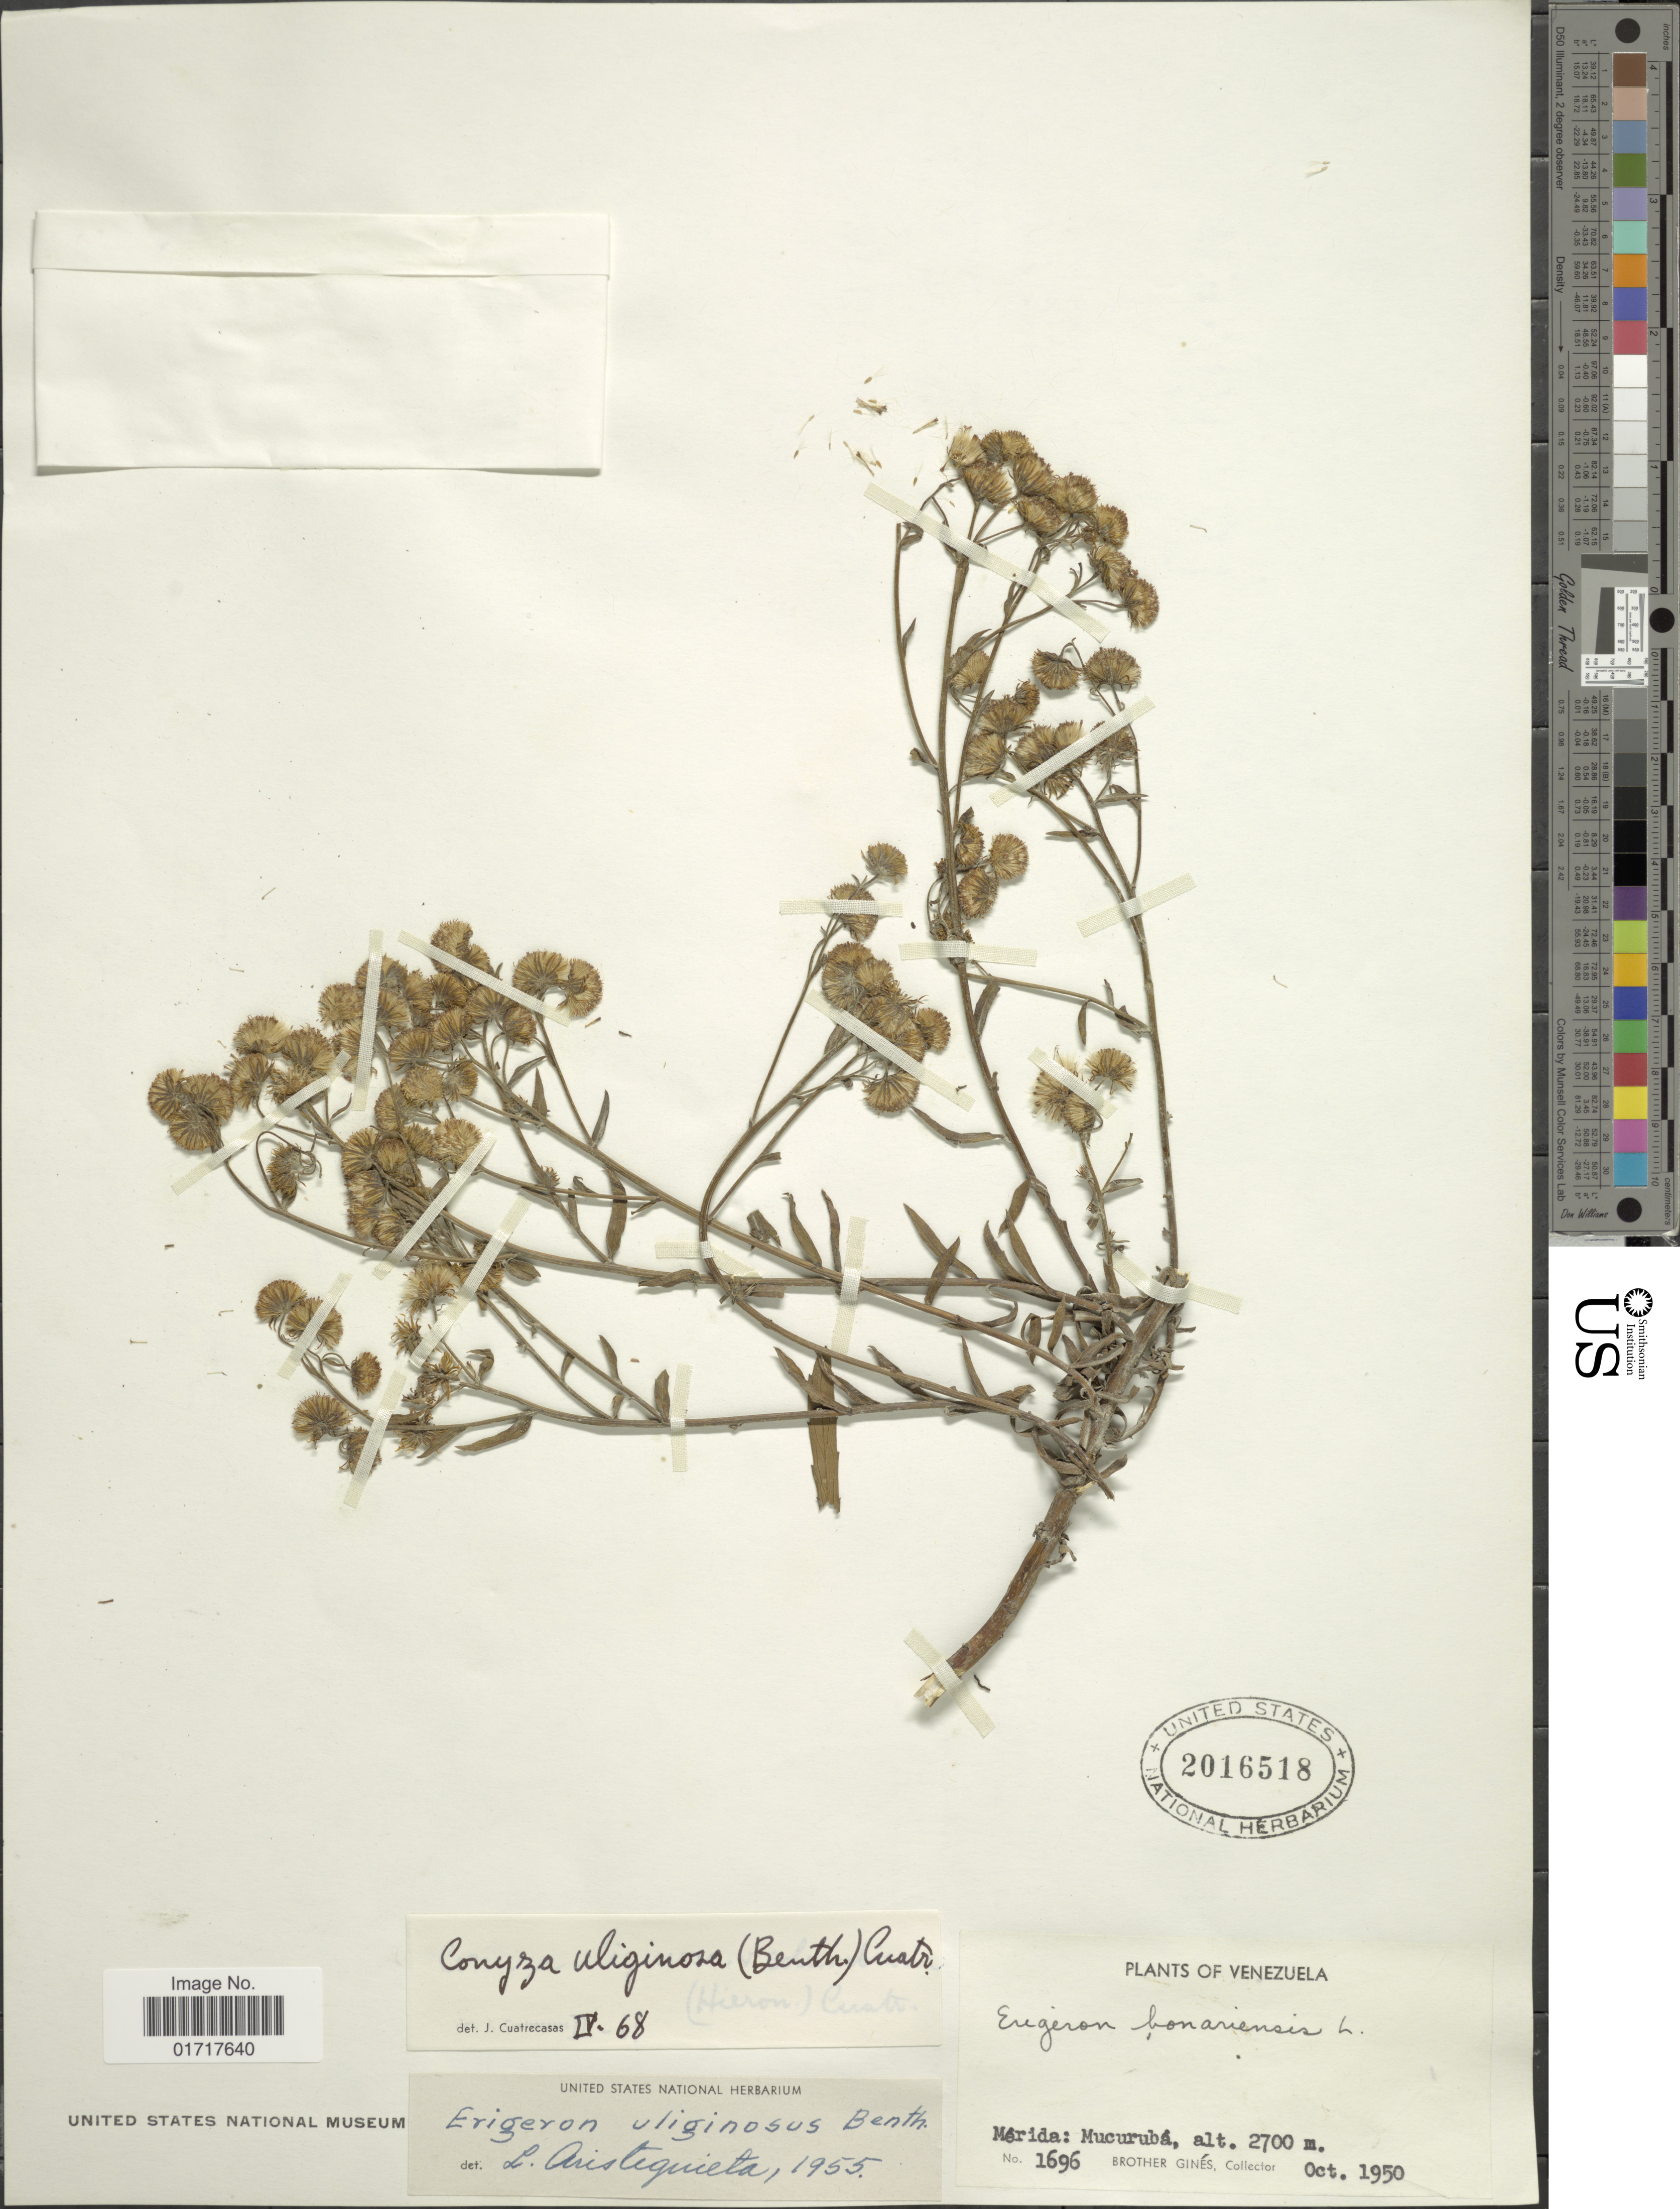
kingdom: Plantae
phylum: Tracheophyta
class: Magnoliopsida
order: Asterales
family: Asteraceae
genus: Conyza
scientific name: Conyza uliginosa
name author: (Benth.) Cuatrec.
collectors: Bro. Gines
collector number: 1696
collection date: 1950-10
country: Venezuela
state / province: Mérida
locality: Merida: Mucuruba,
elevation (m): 2700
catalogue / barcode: US 2016518